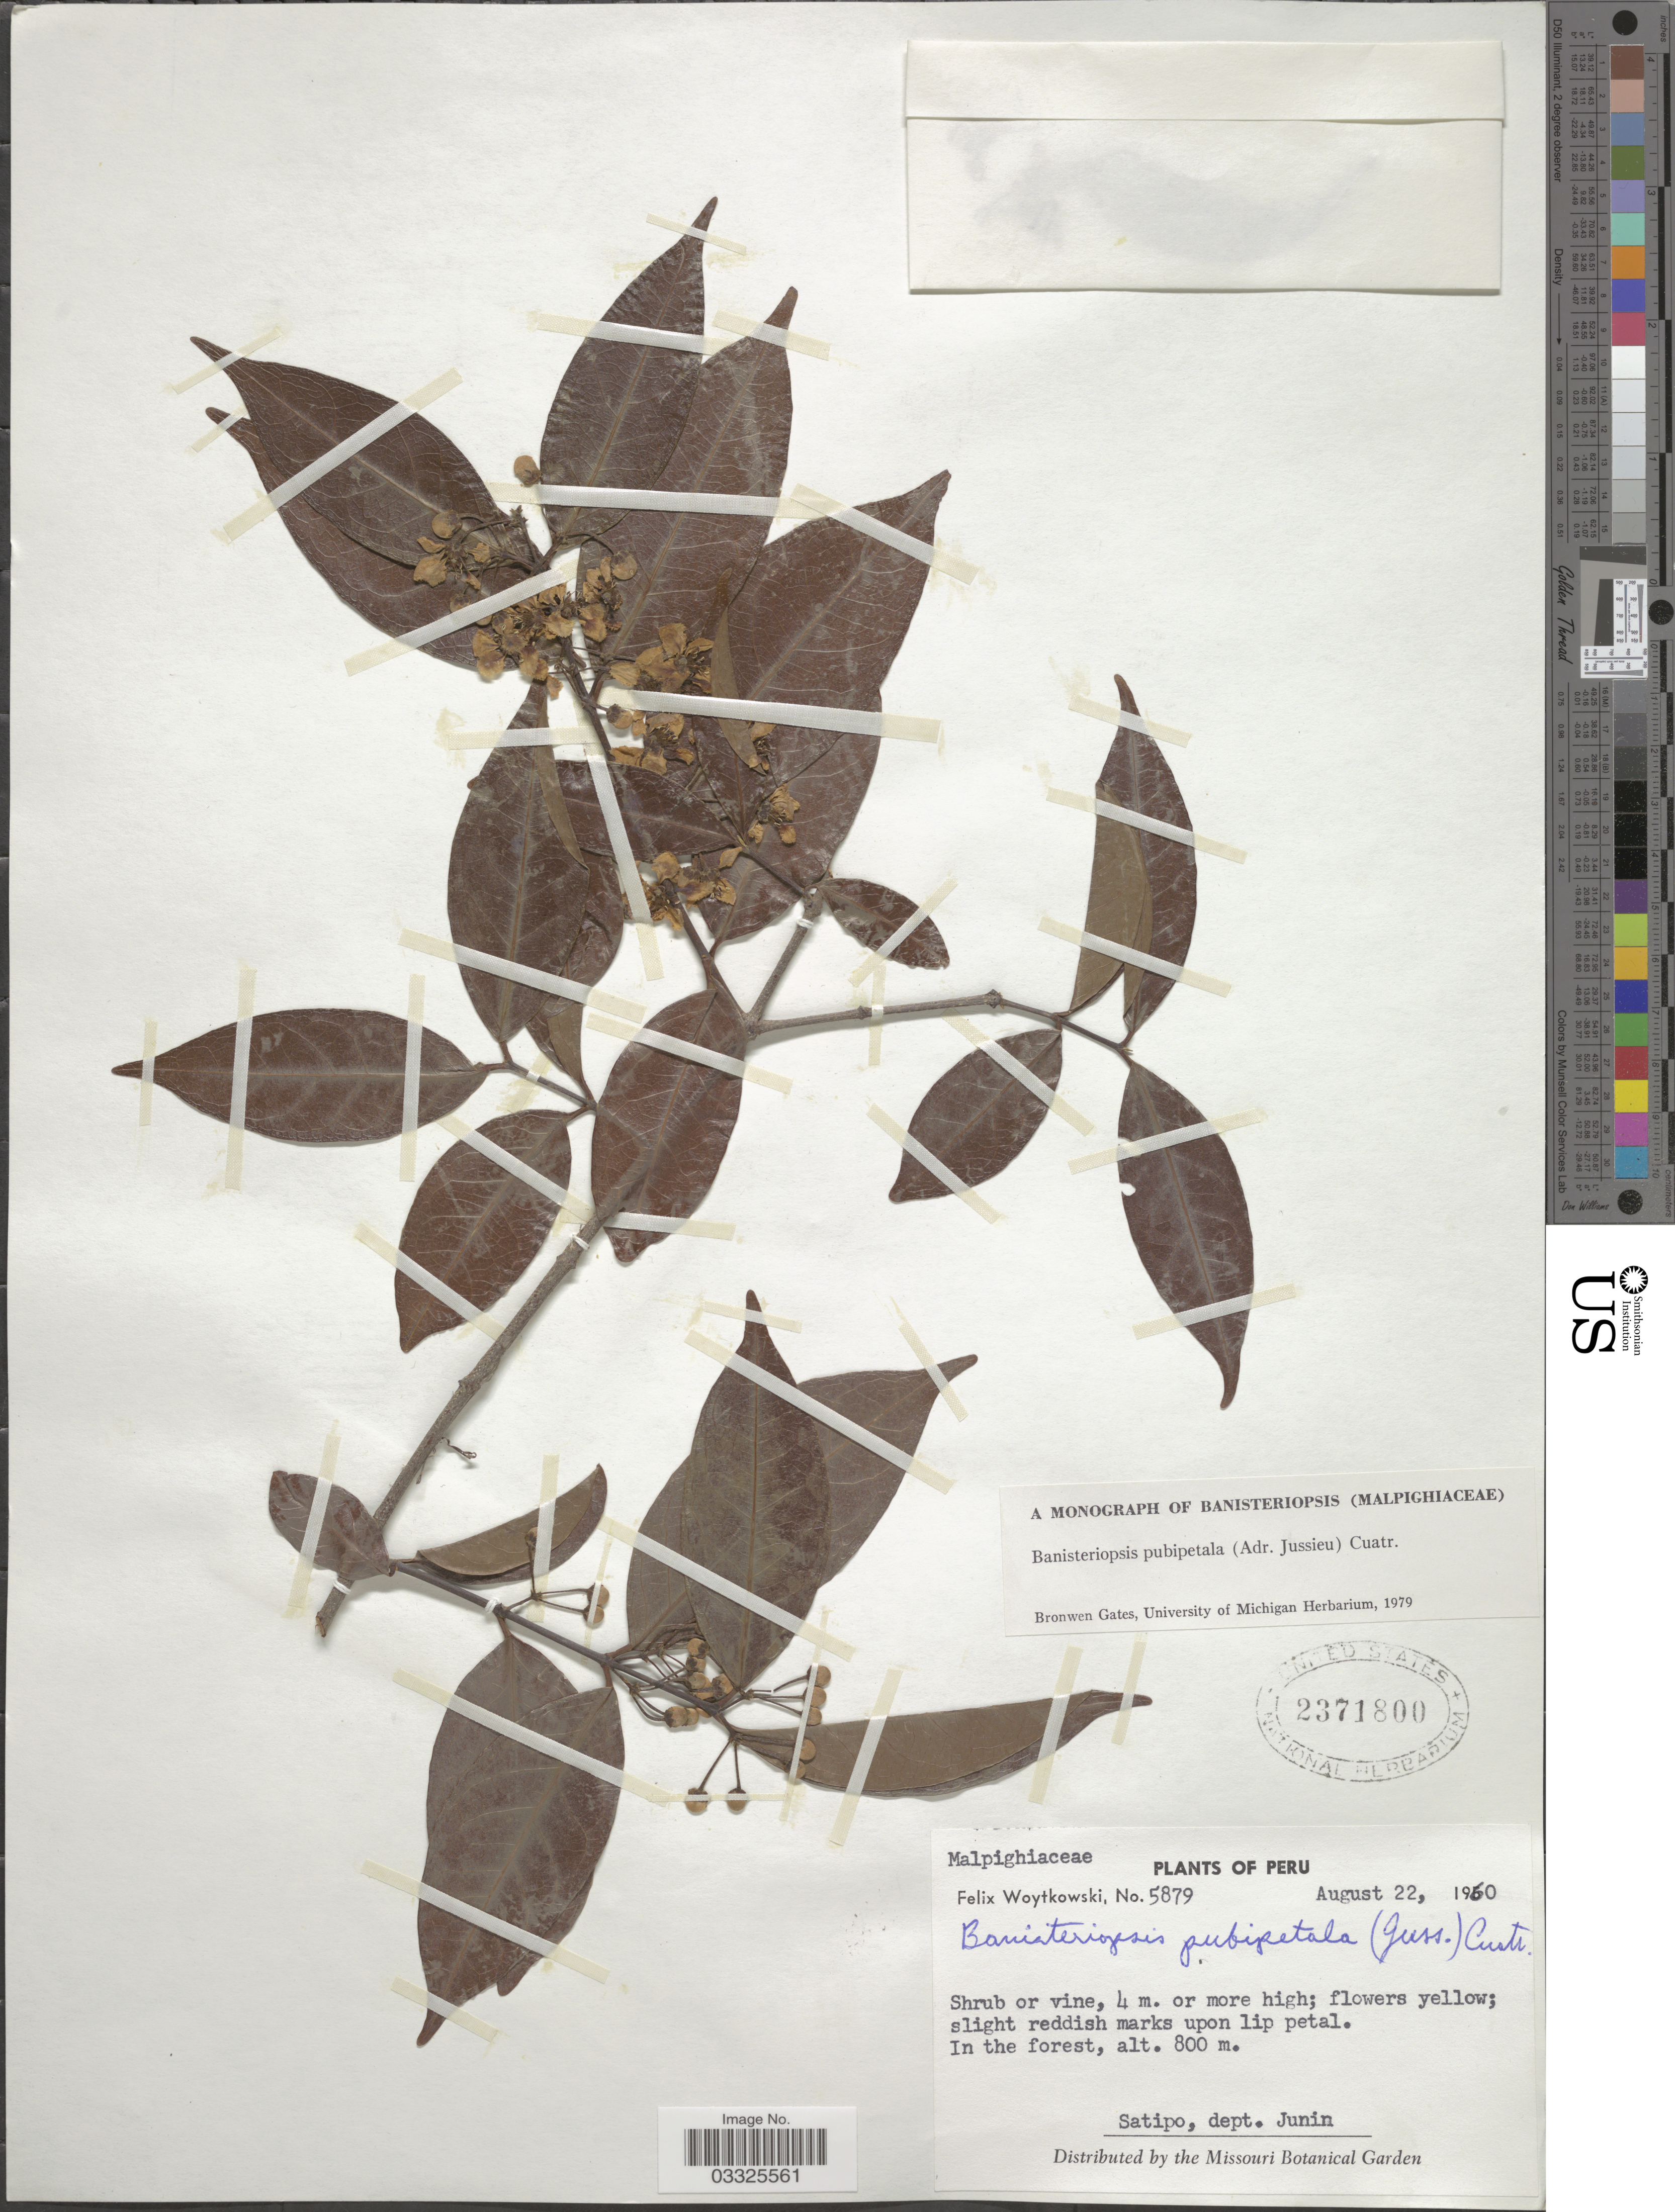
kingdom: Plantae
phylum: Tracheophyta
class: Magnoliopsida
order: Malpighiales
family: Malpighiaceae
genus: Banisteriopsis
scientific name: Banisteriopsis pubipetala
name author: (A. Juss.) Cuatrec.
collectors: F. Woytkowski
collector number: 5879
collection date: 1960-08-22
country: Peru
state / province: Junín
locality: Satipo, dept. Junin.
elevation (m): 800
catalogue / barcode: US 2371800